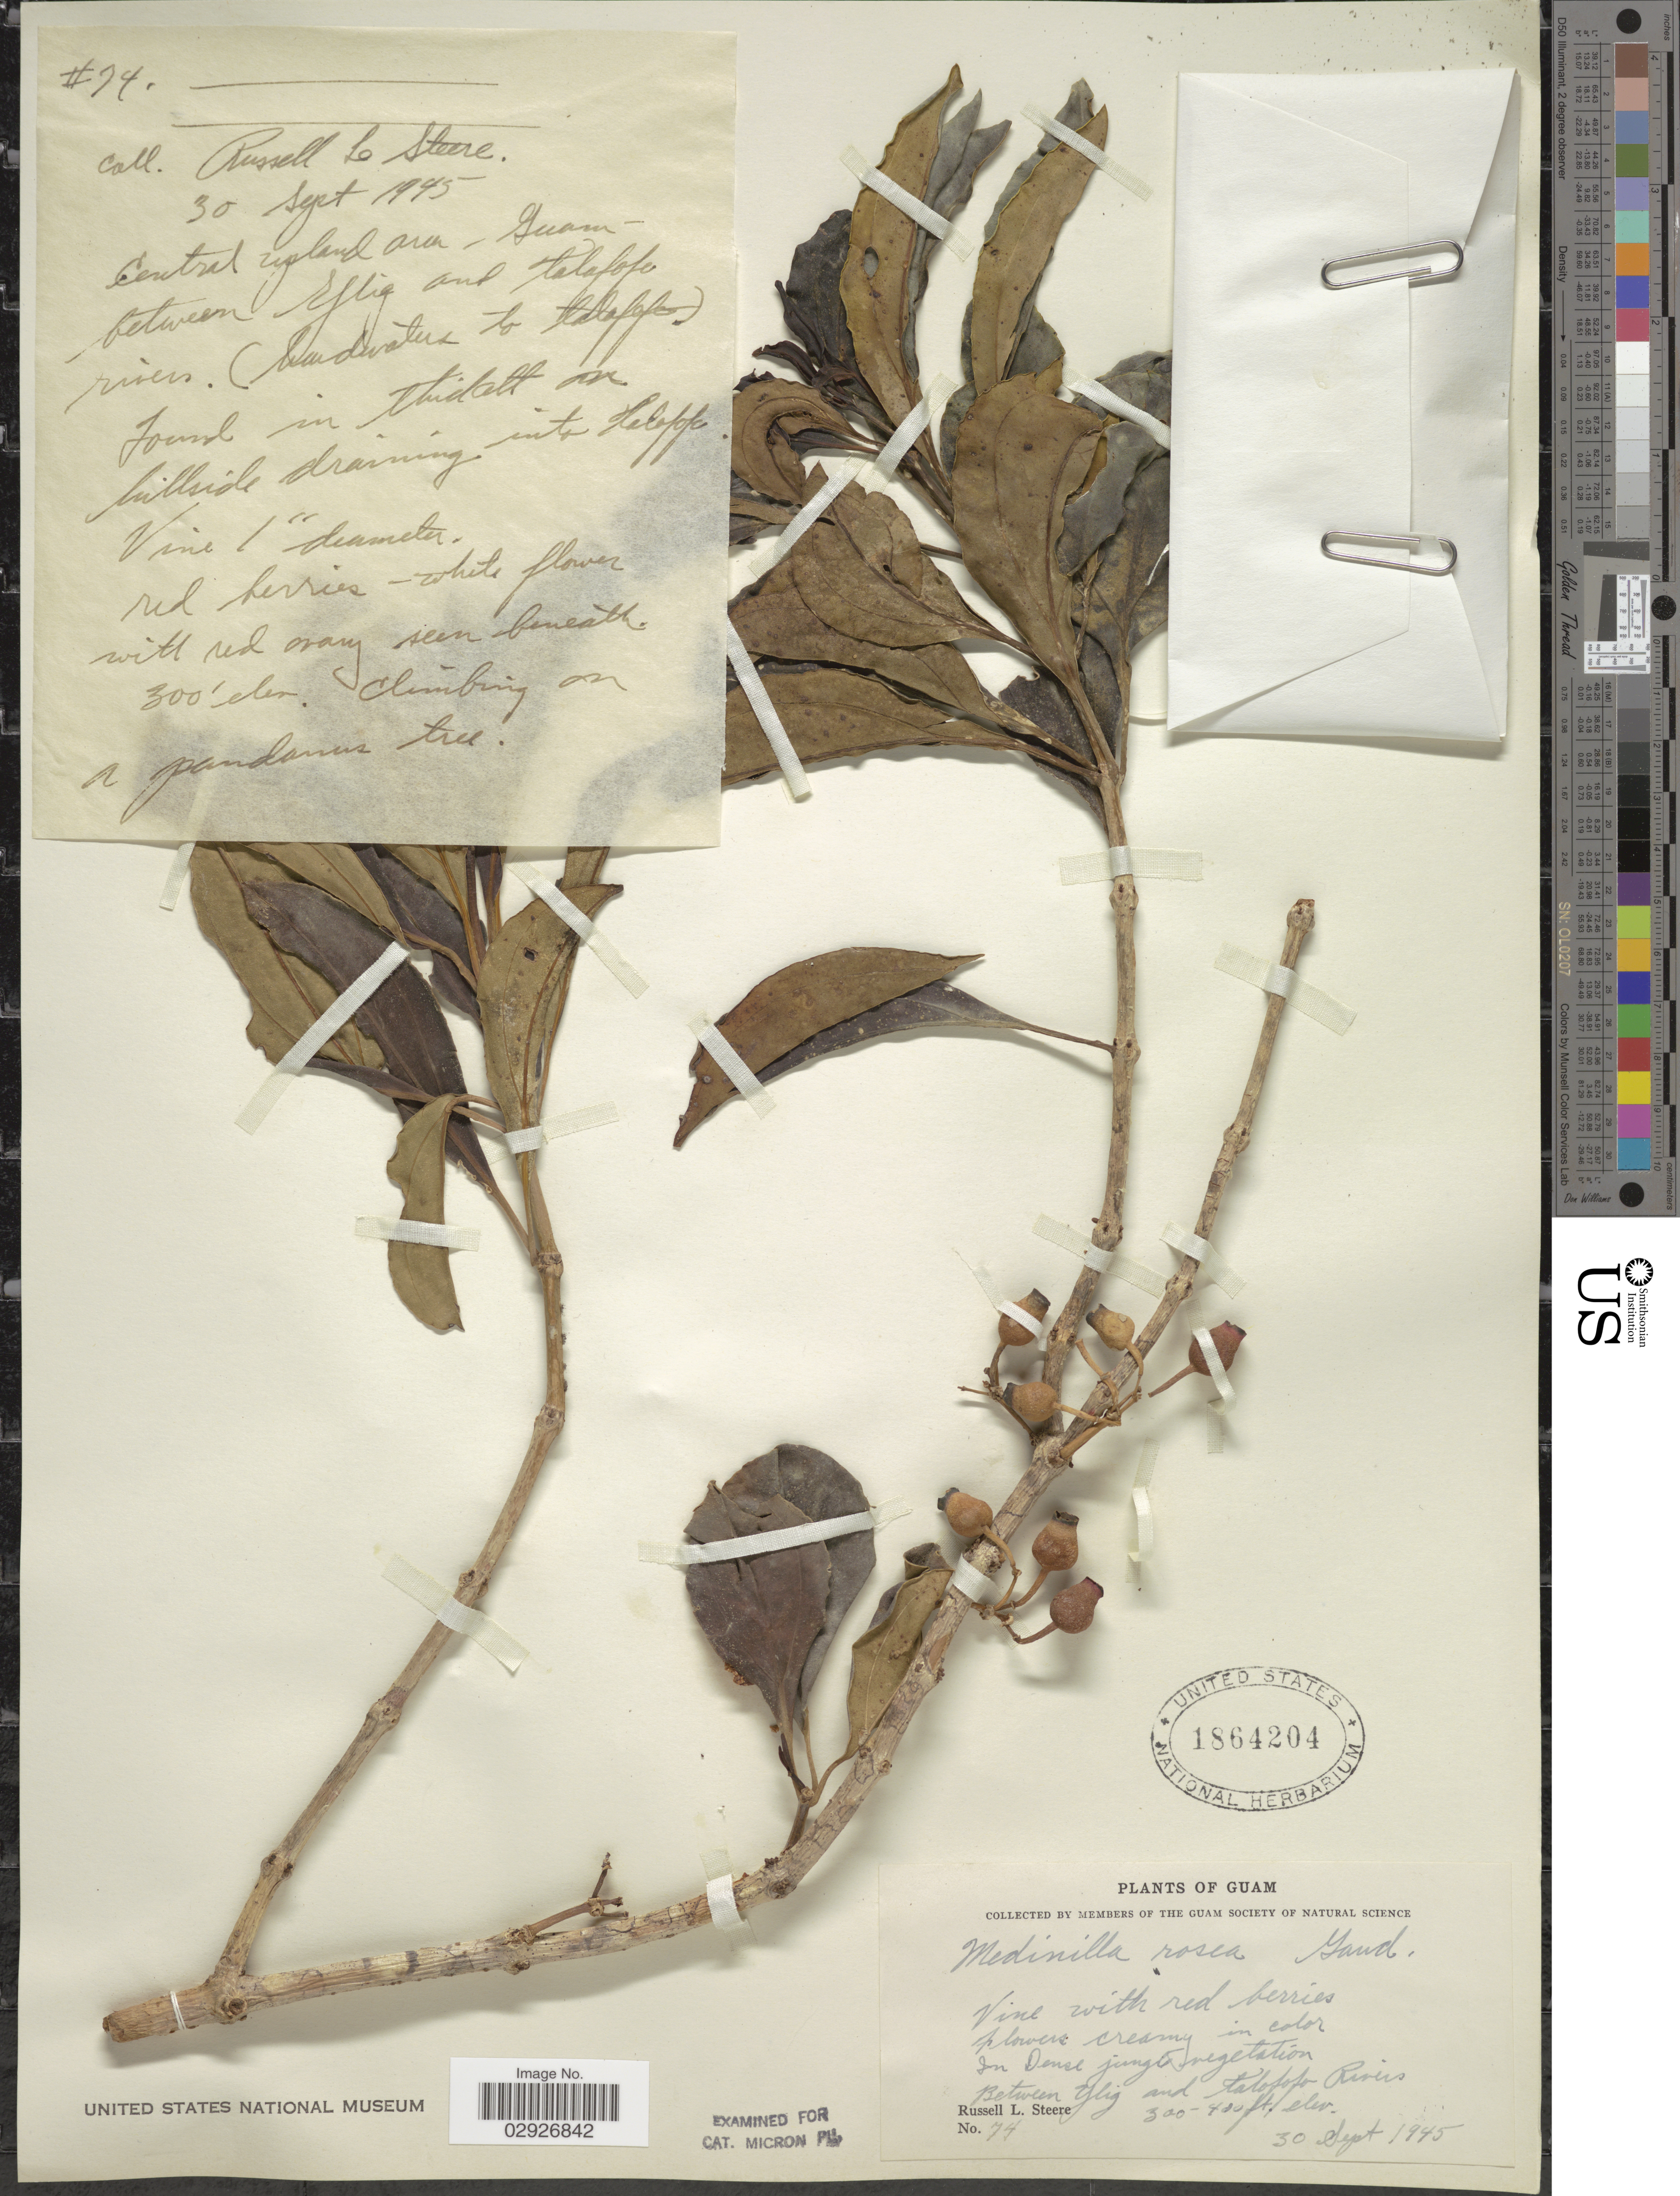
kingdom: Plantae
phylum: Tracheophyta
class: Magnoliopsida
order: Myrtales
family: Melastomataceae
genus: Medinilla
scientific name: Medinilla medinilliana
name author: (Gaudich.) Fosberg & Sachet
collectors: R. L. Steere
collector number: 74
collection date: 1945-09-30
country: Guam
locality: Between Ylig and Talofofo Rivers.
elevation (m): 91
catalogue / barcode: US 1864204